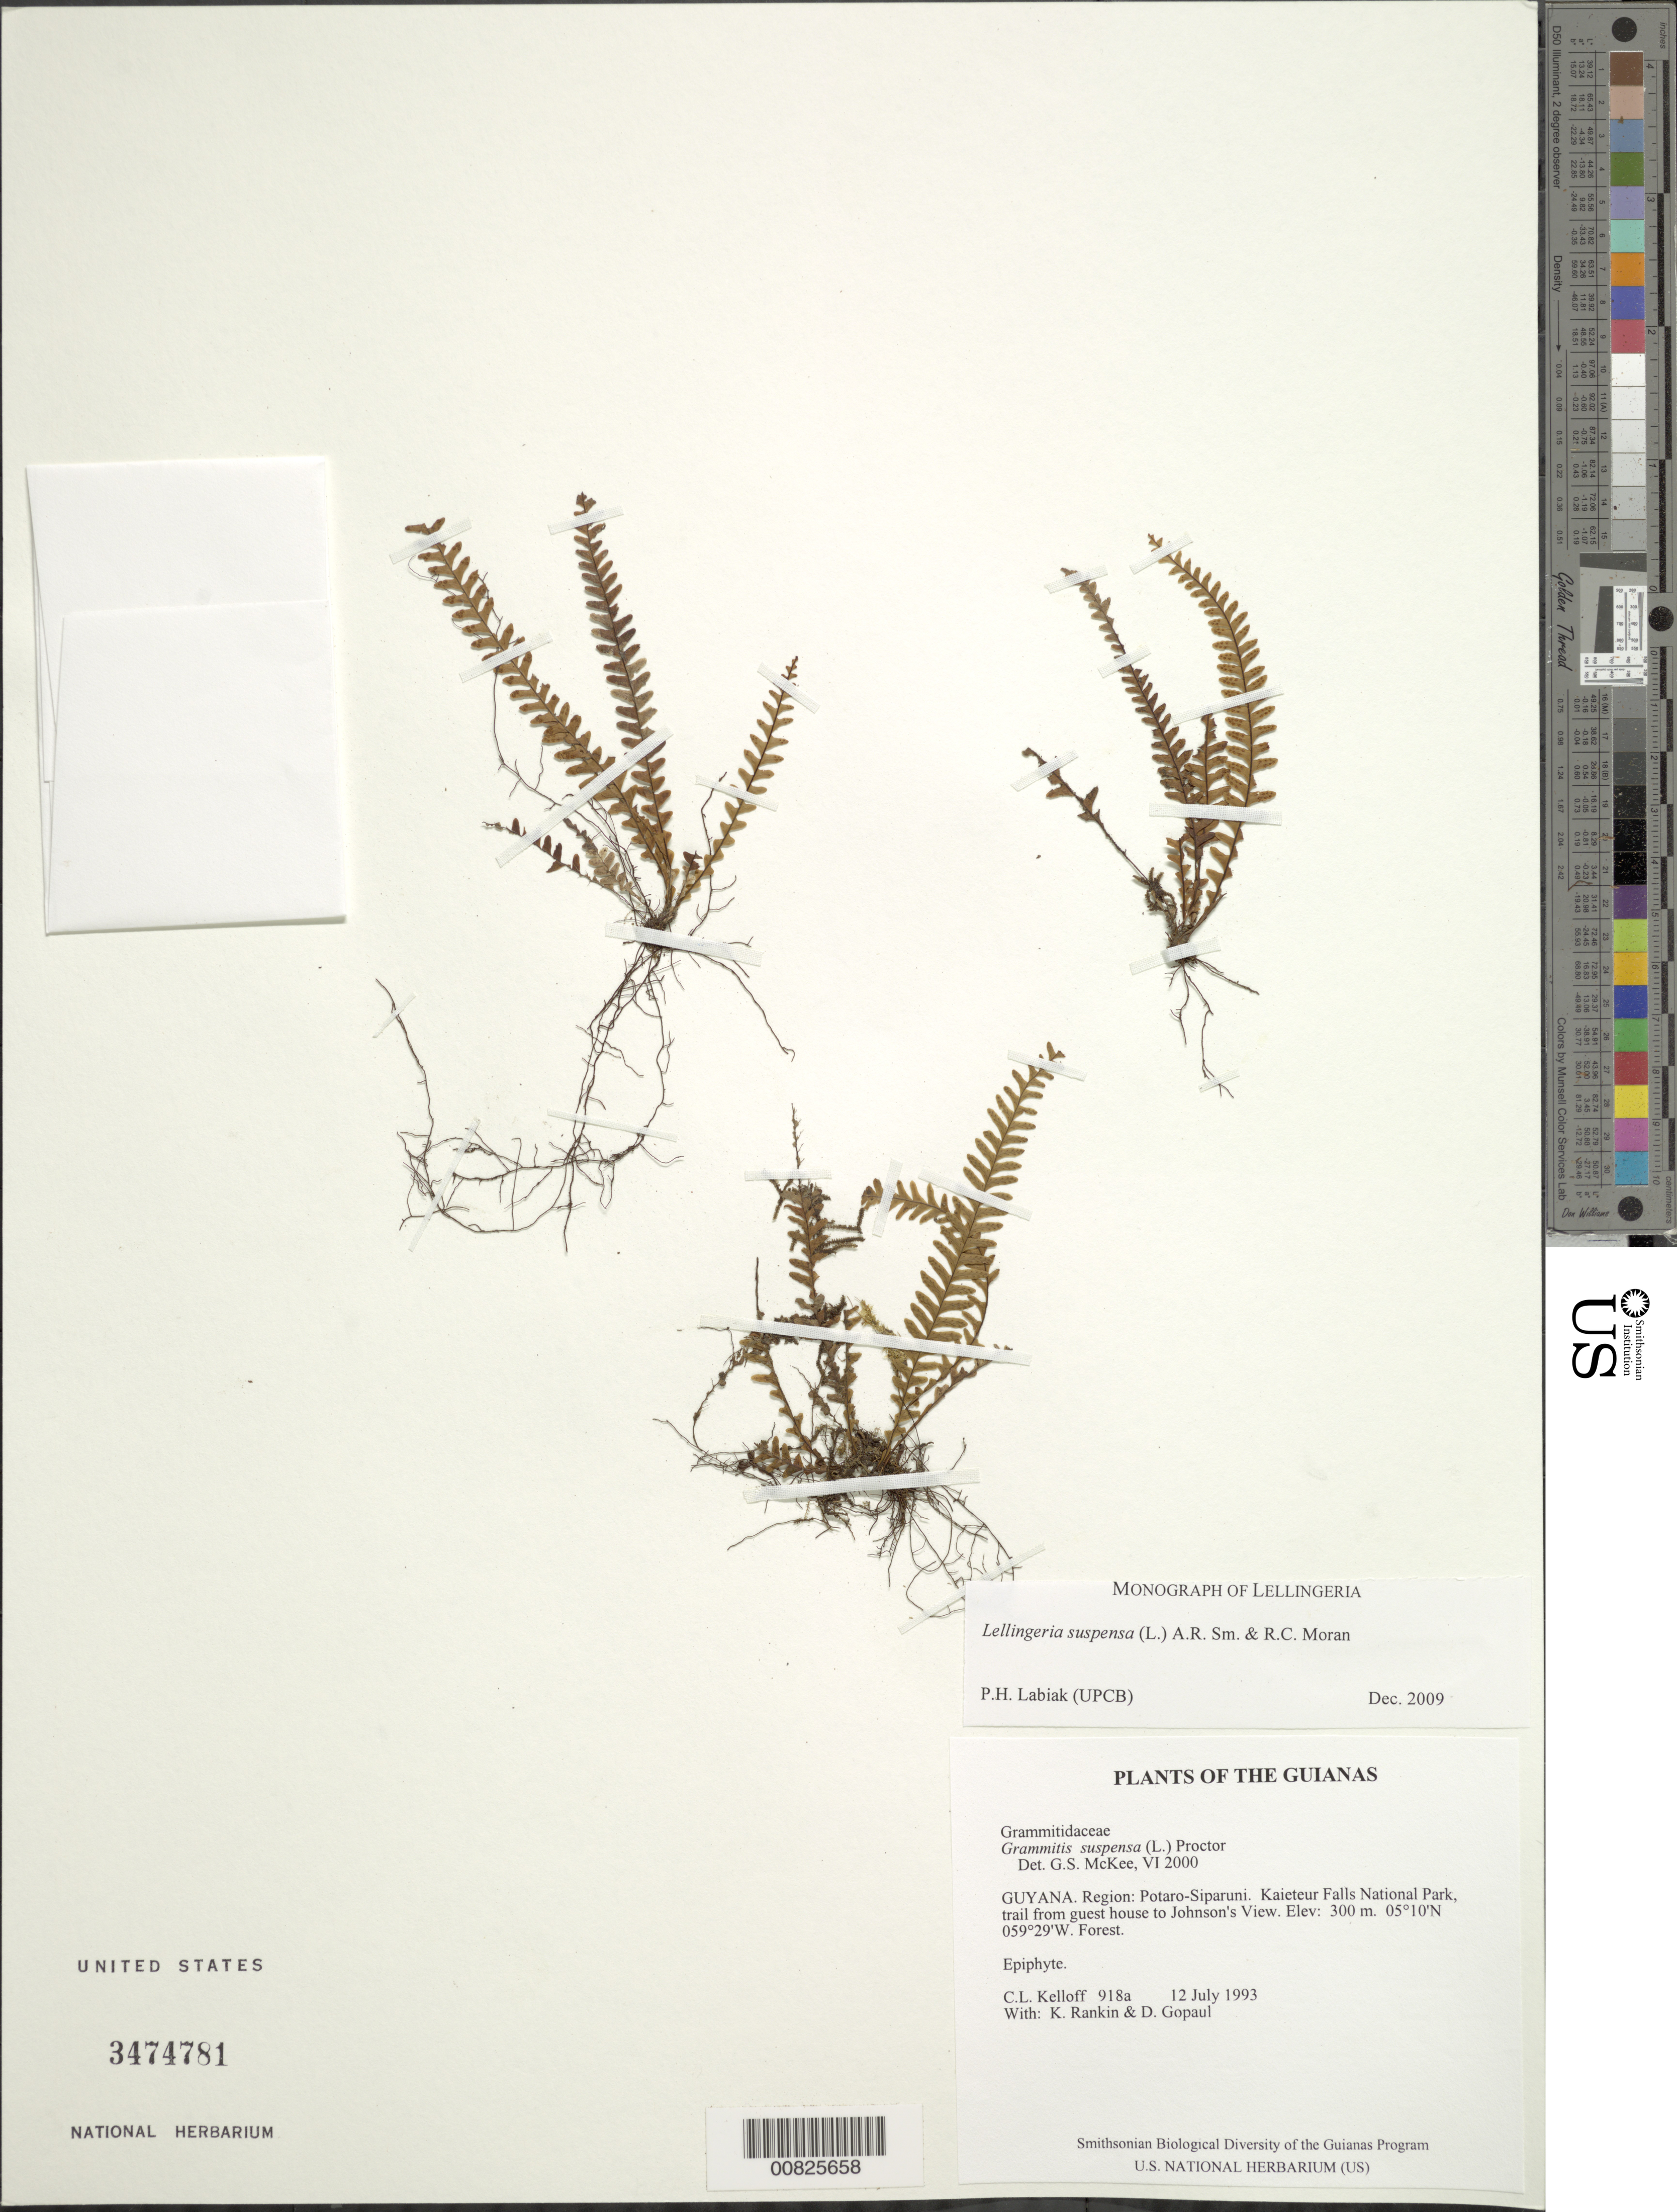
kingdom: Plantae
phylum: Tracheophyta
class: Polypodiopsida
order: Polypodiales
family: Polypodiaceae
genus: Lellingeria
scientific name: Lellingeria suspensa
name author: (L.) A.R. Sm. & R.C. Moran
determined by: Labiak, P. H.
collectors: C. L. Kelloff, K. Rankin & D. Gopaul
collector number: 918 a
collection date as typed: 12 July 1993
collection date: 1993-07-12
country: Guyana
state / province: Potaro-Siparuni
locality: Kaieteur Falls National Park, trail from guest house to Johnson's View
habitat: Forest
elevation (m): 300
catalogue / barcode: US 3474781